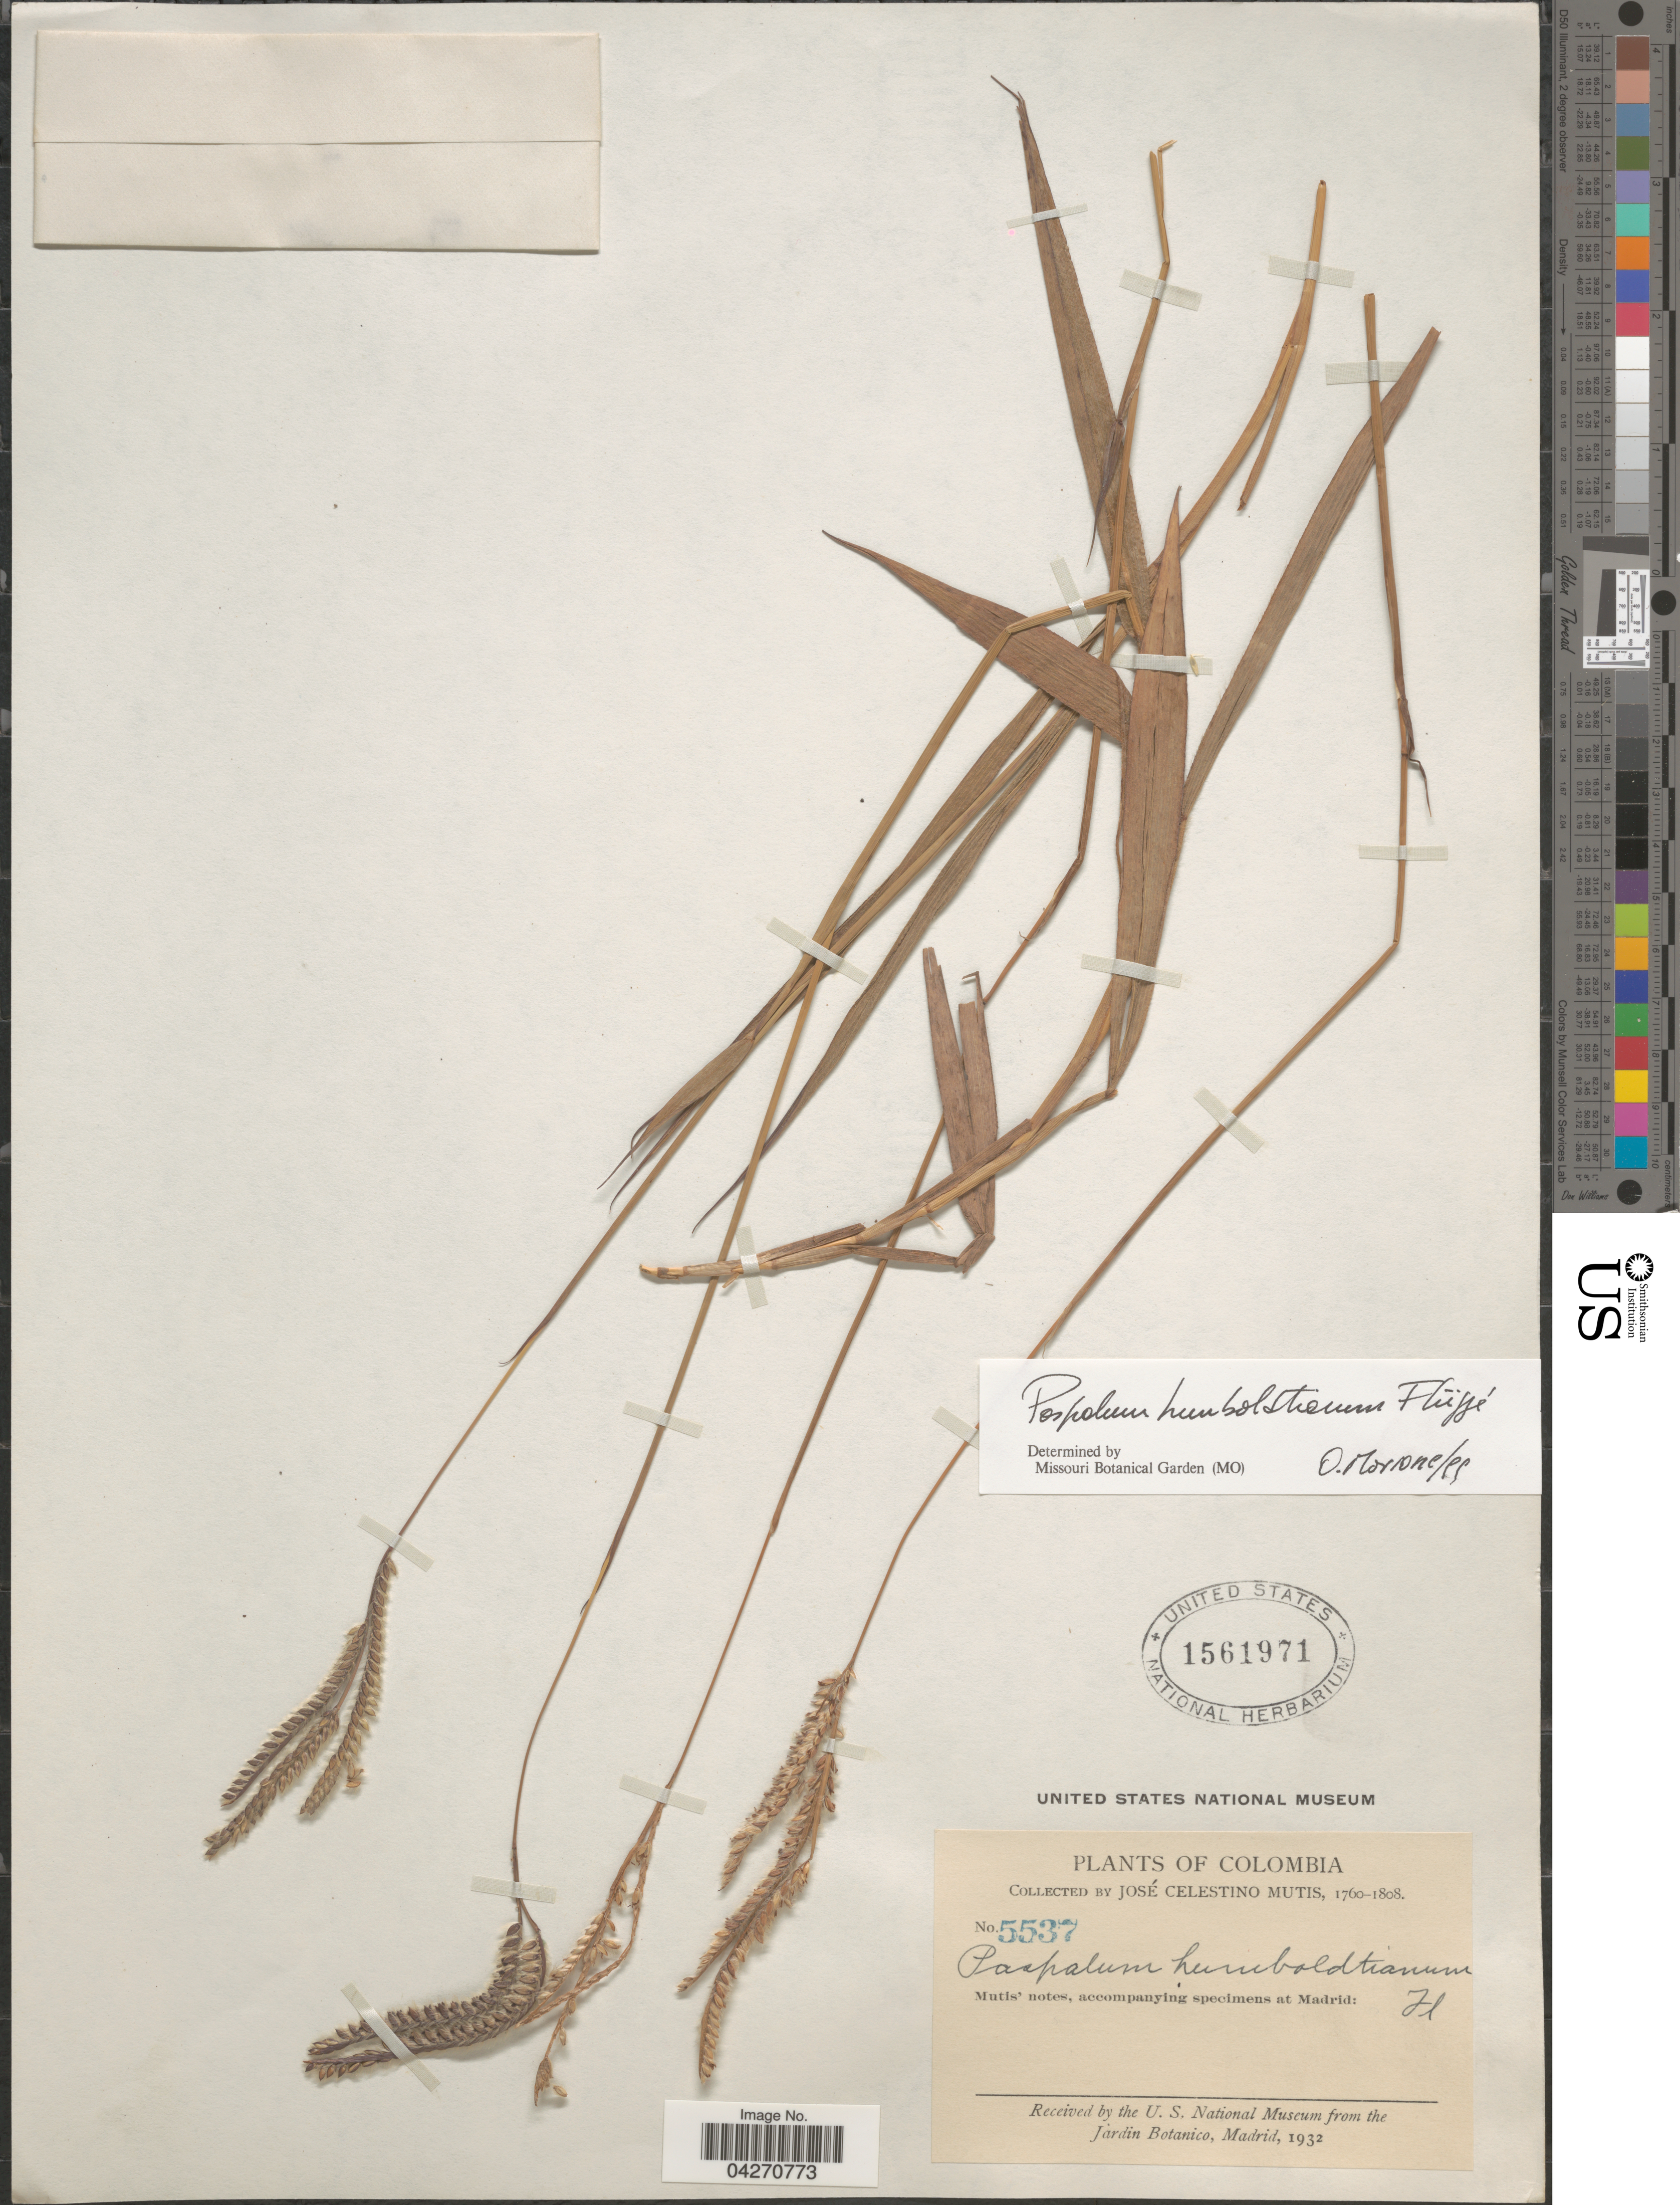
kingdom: Plantae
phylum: Tracheophyta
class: Liliopsida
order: Poales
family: Poaceae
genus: Paspalum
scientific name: Paspalum humboldtianum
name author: Flüggé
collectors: J. C. B. Mutis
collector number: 5537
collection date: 1760/1808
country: Colombia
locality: Mutis' notes, accompanying specimens at Madrid.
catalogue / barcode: US 1561971